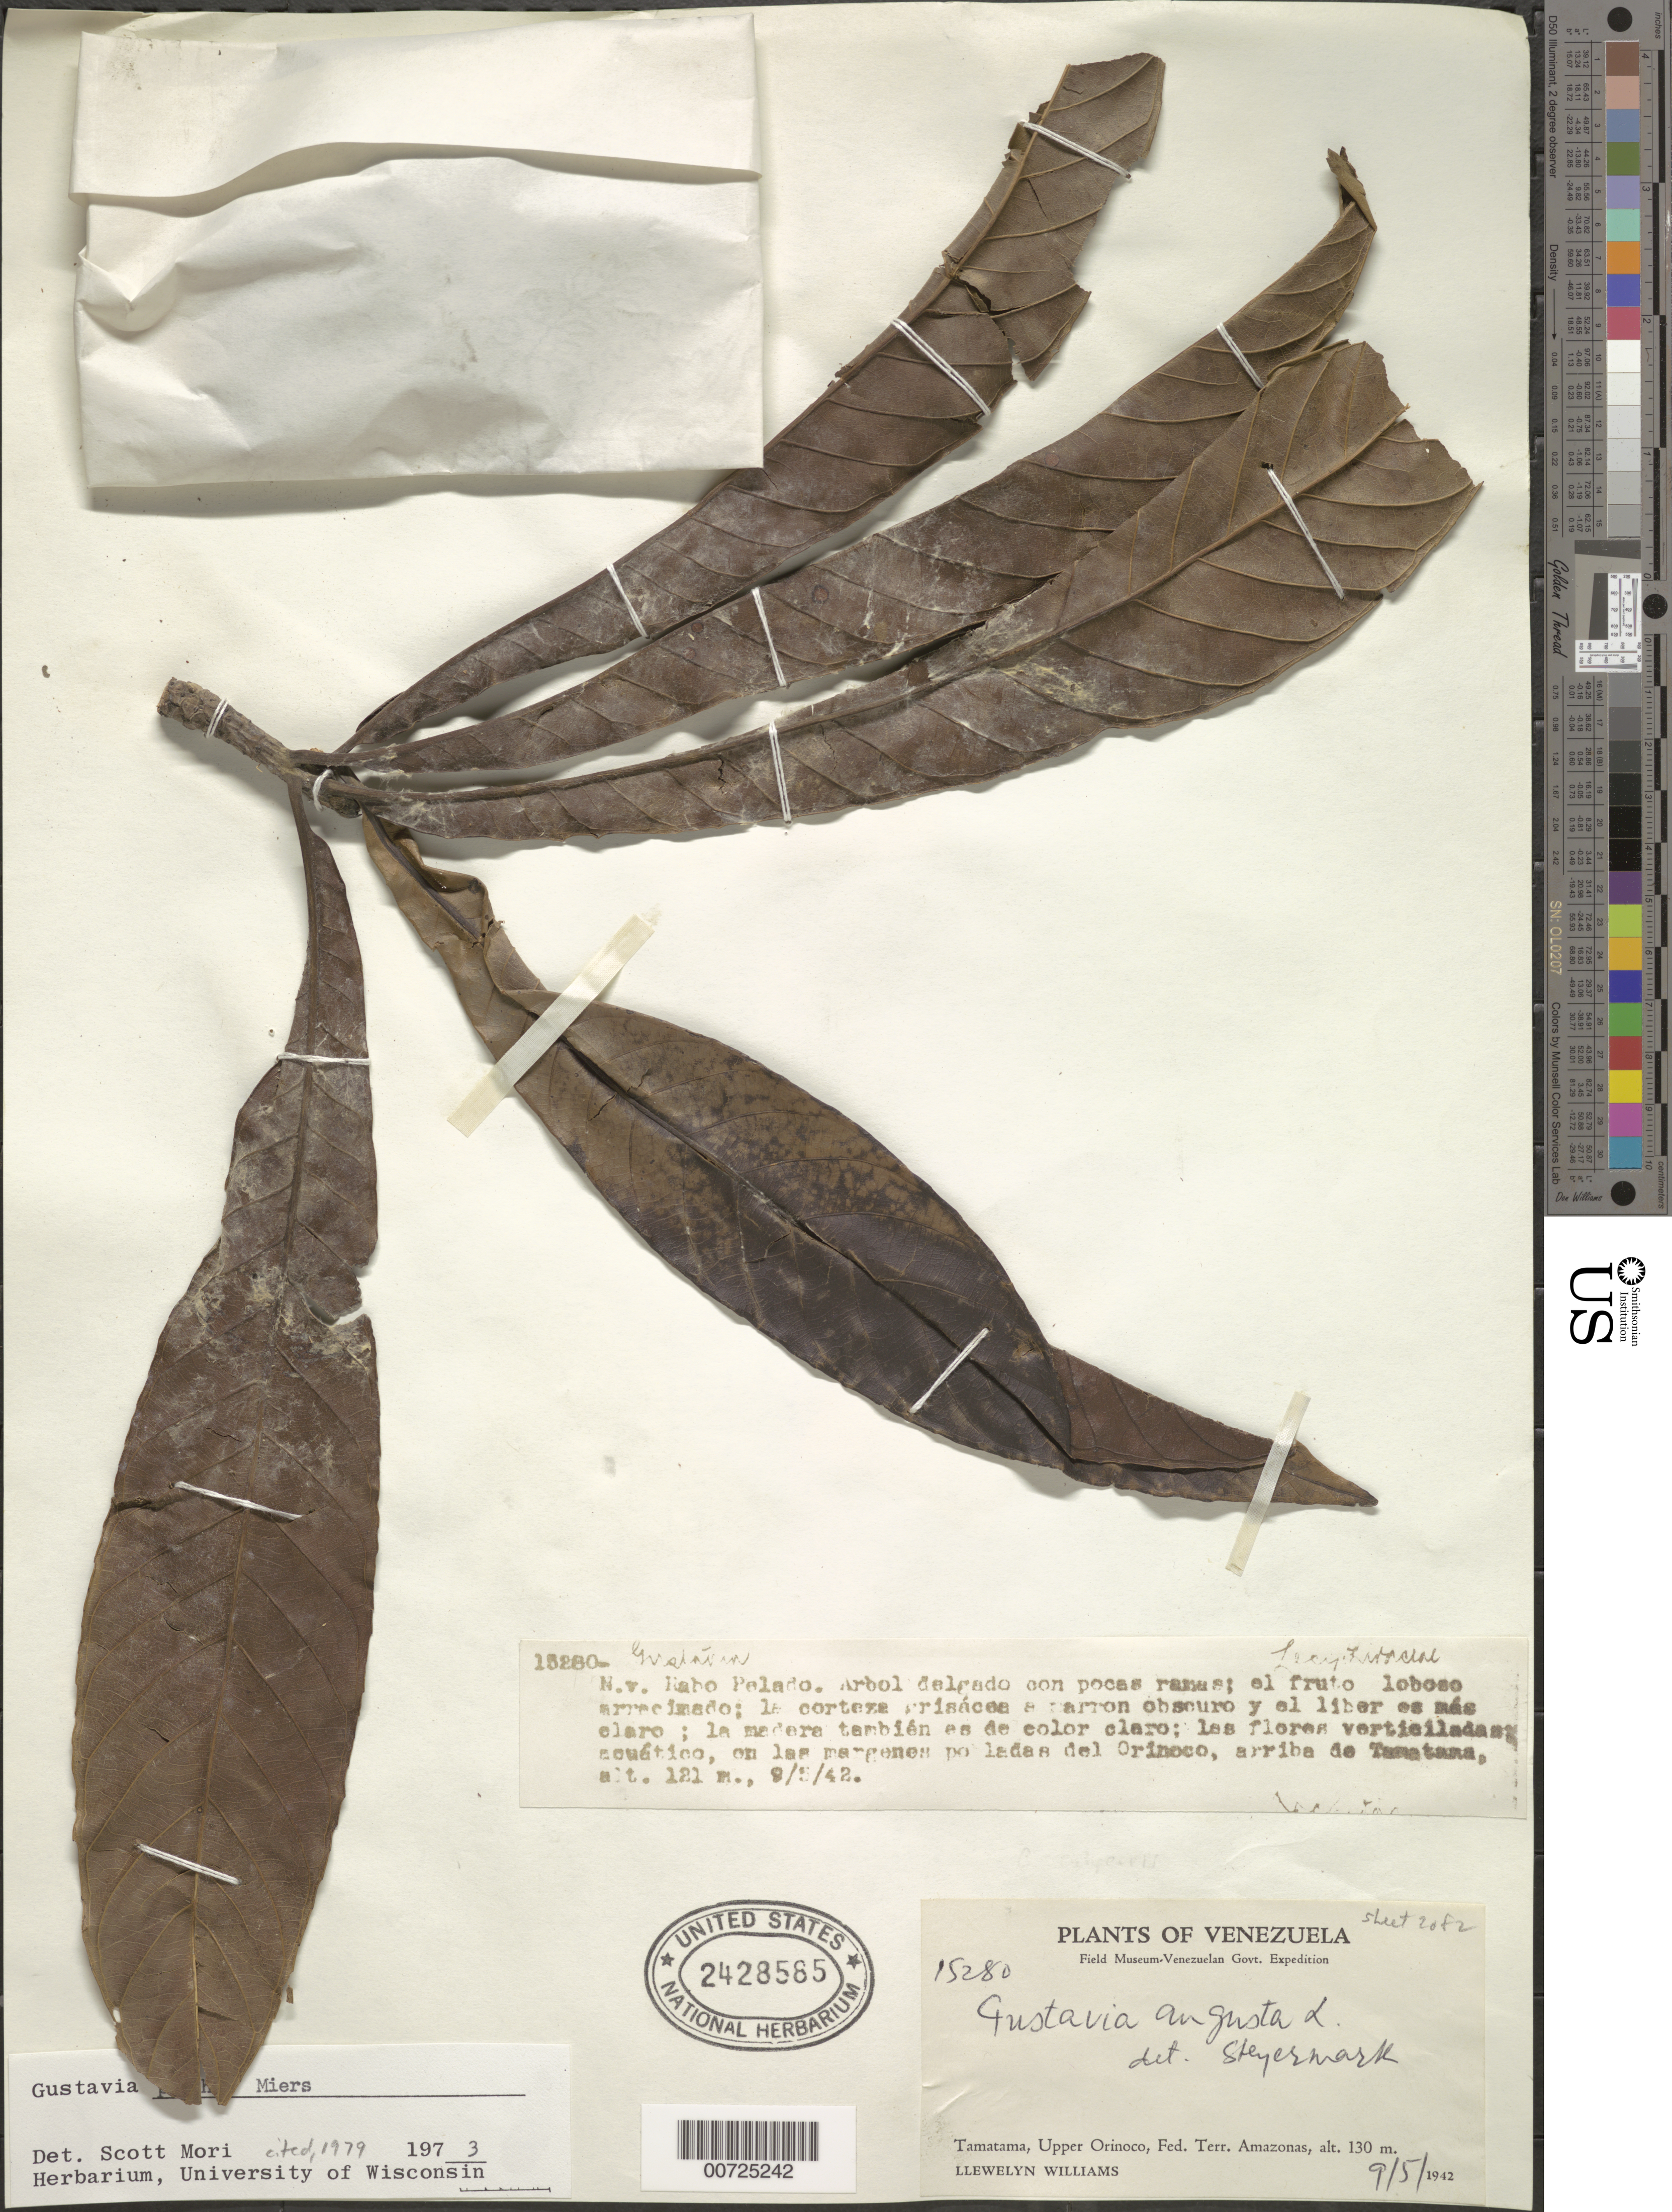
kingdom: Plantae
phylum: Tracheophyta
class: Magnoliopsida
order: Ericales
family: Lecythidaceae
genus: Gustavia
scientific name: Gustavia pulchra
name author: Miers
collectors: Ll. Williams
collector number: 15280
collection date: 1942-05-09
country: Venezuela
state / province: Amazonas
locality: Tamatama, Upper Orinoco, Fed. Terr. Amazonas.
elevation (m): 121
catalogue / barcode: US 2428585